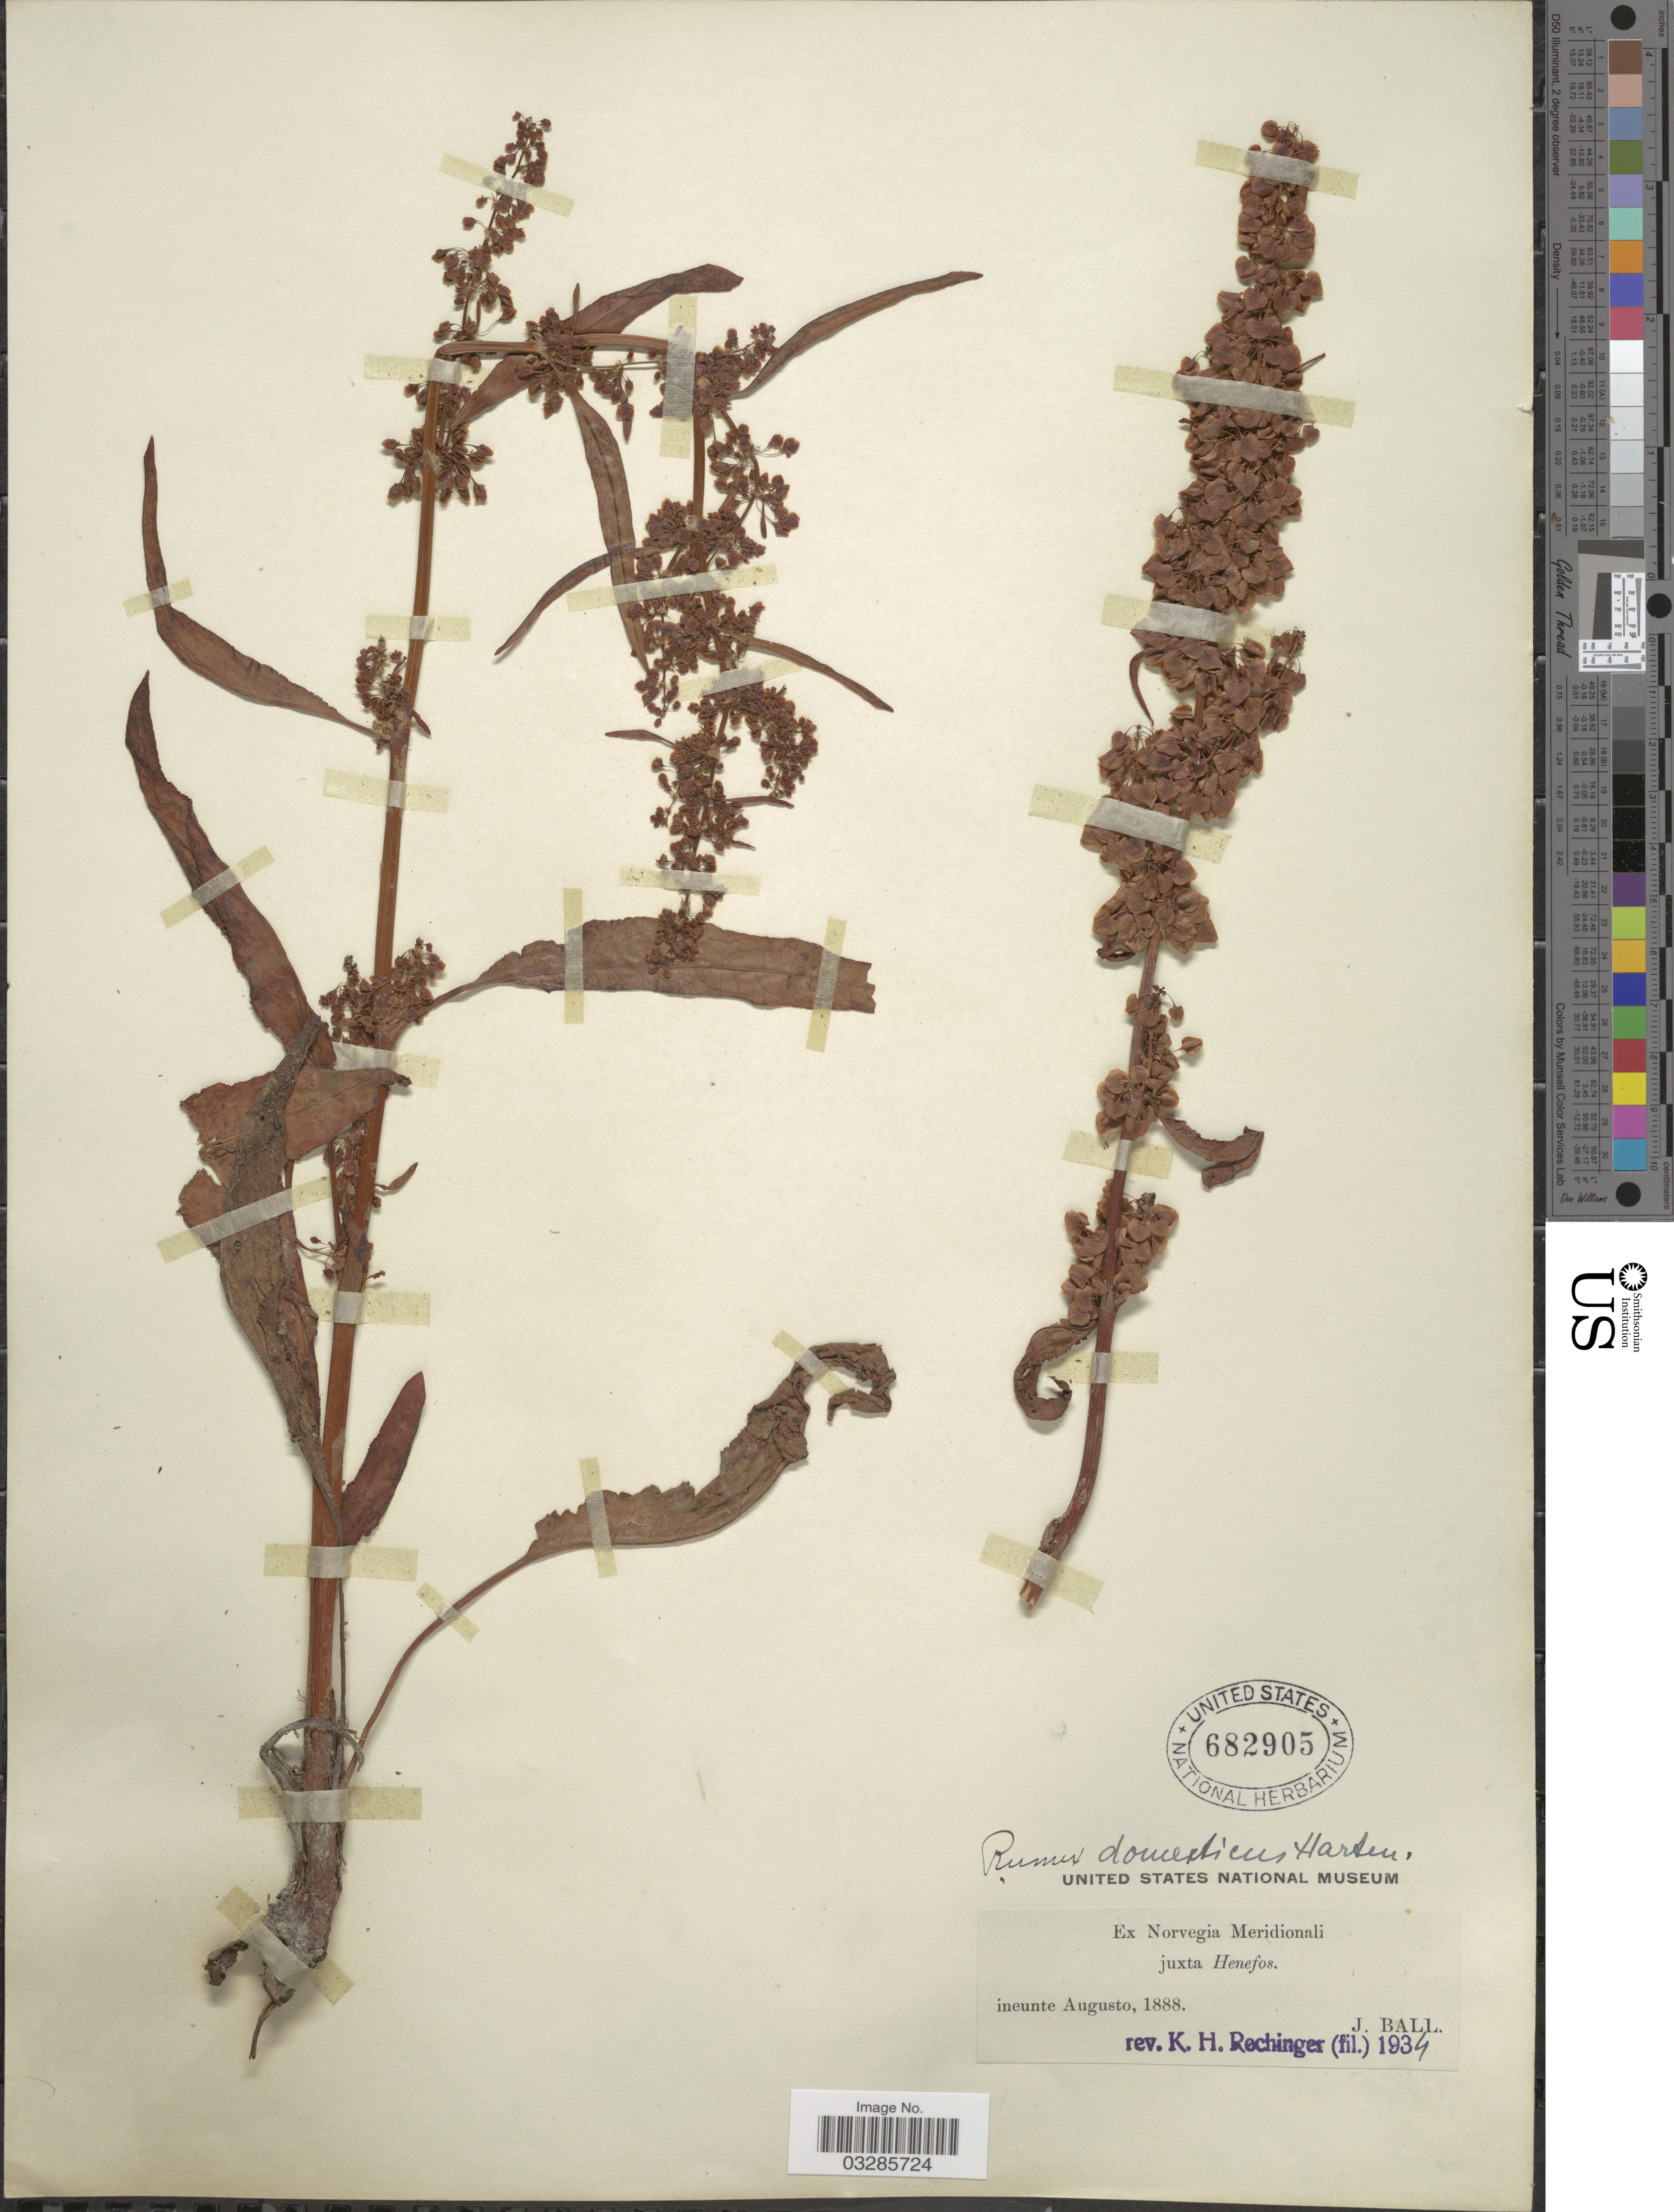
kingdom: Plantae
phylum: Tracheophyta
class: Magnoliopsida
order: Caryophyllales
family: Polygonaceae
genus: Rumex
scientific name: Rumex domesticus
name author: Hartm.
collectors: J. Ball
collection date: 1888-08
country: Norway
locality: Ex Norvegia Meridionali juxta Henefos.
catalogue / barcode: US 682905